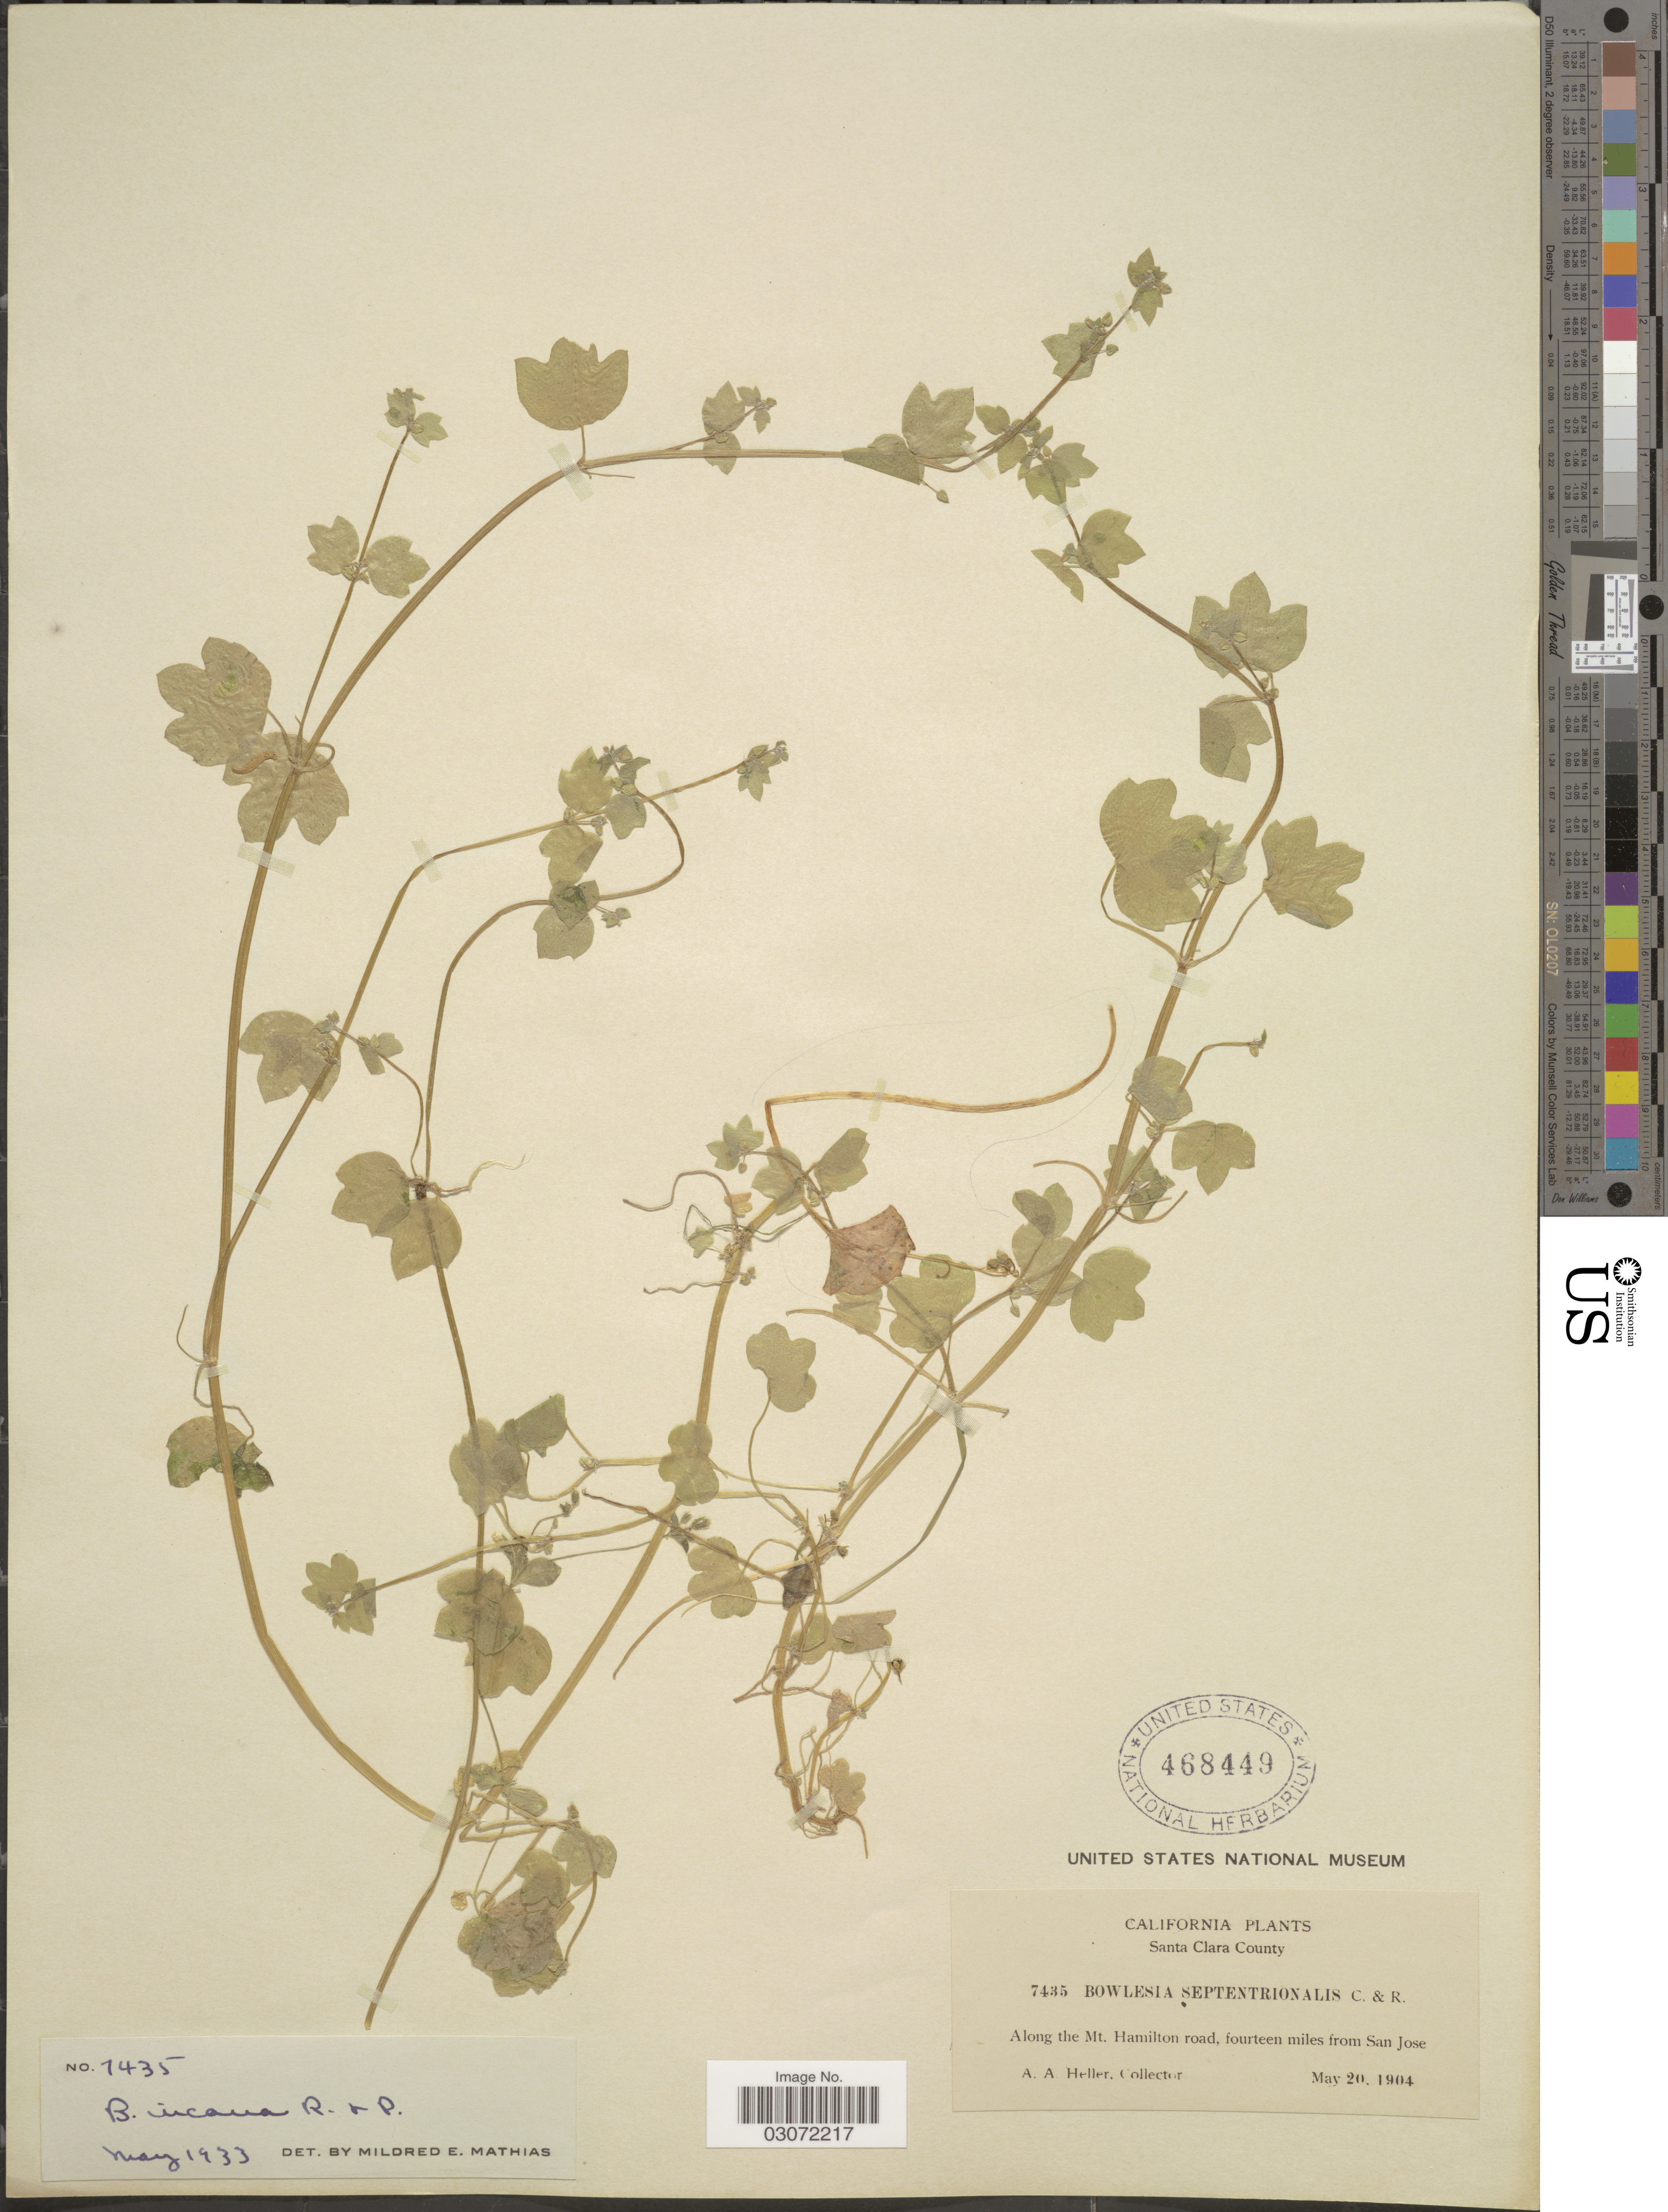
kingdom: Plantae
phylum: Tracheophyta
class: Magnoliopsida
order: Apiales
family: Apiaceae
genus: Bowlesia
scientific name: Bowlesia incana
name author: Ruiz & Pav.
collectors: A. A. Heller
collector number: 7435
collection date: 1904-05-20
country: United States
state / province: California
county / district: Santa Clara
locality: Santa Clara County. Along the Mt. Hamilton road, fourteen miles from San Jose.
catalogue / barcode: US 468449